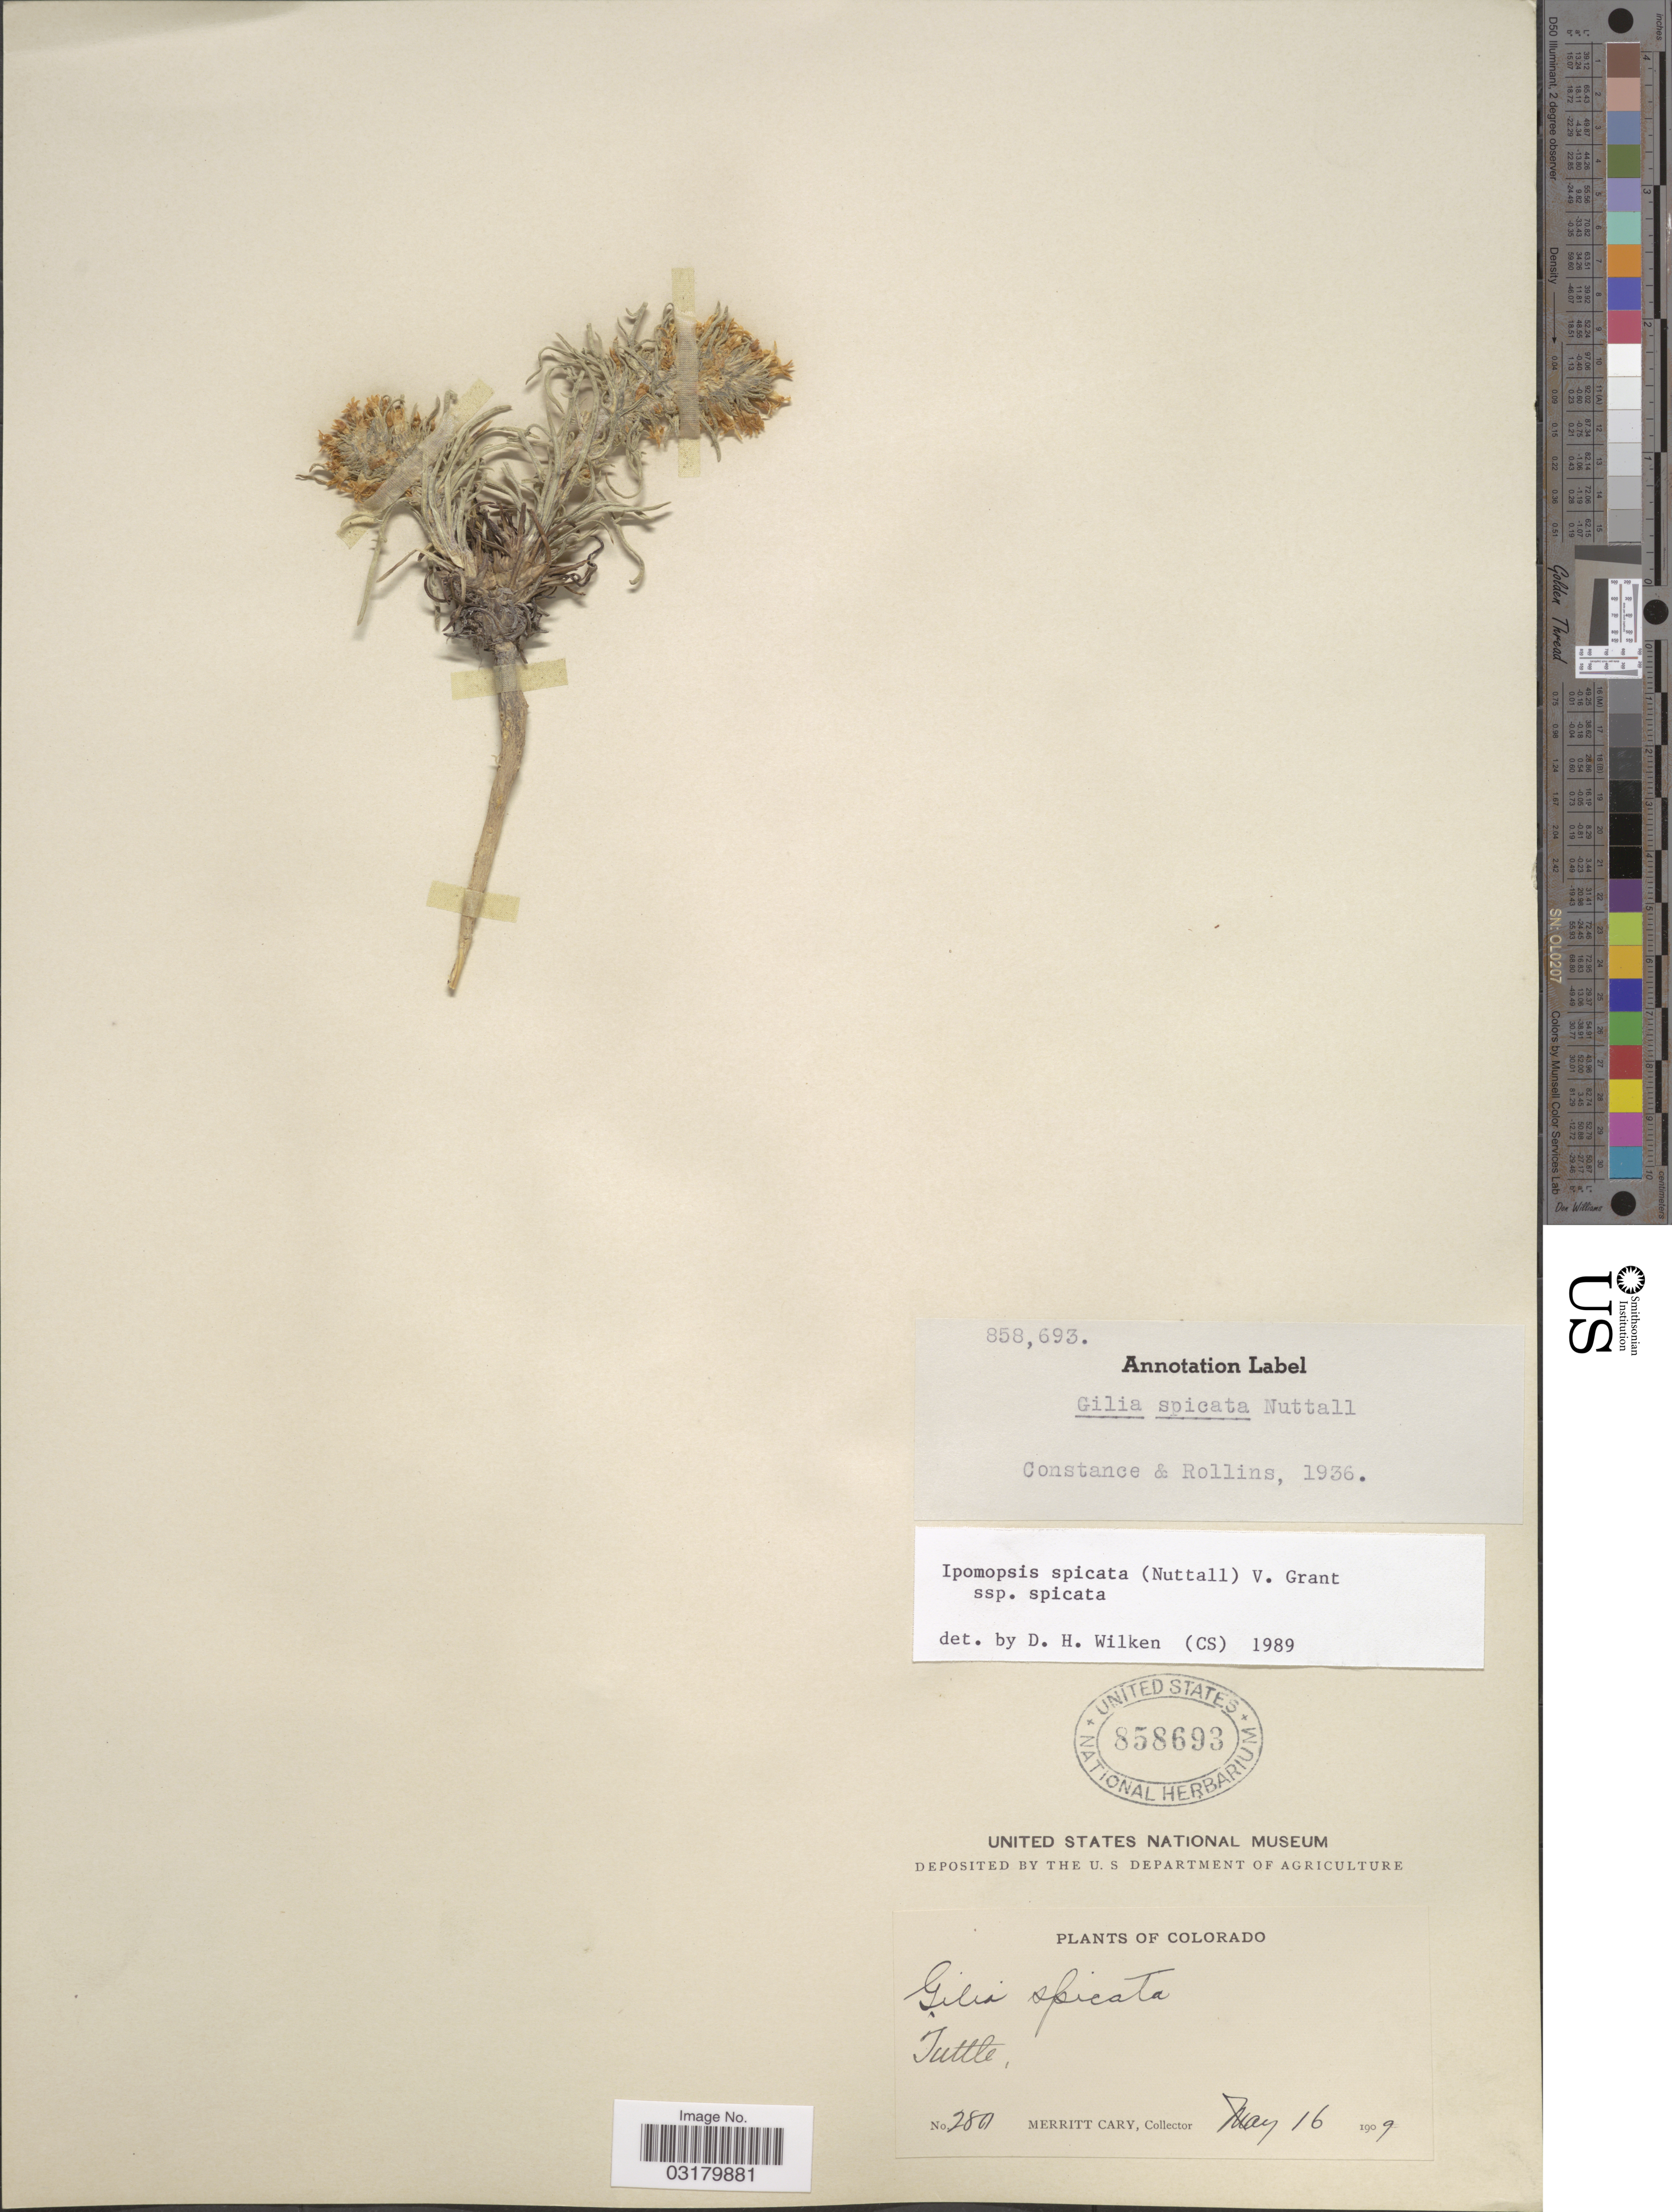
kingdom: Plantae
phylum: Tracheophyta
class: Magnoliopsida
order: Ericales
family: Polemoniaceae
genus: Ipomopsis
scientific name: Ipomopsis spicata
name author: (Nutt.) V.E. Grant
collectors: M. Cary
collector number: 280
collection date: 1909-05-16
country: United States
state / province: Colorado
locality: Tuttle.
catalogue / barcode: US 858693